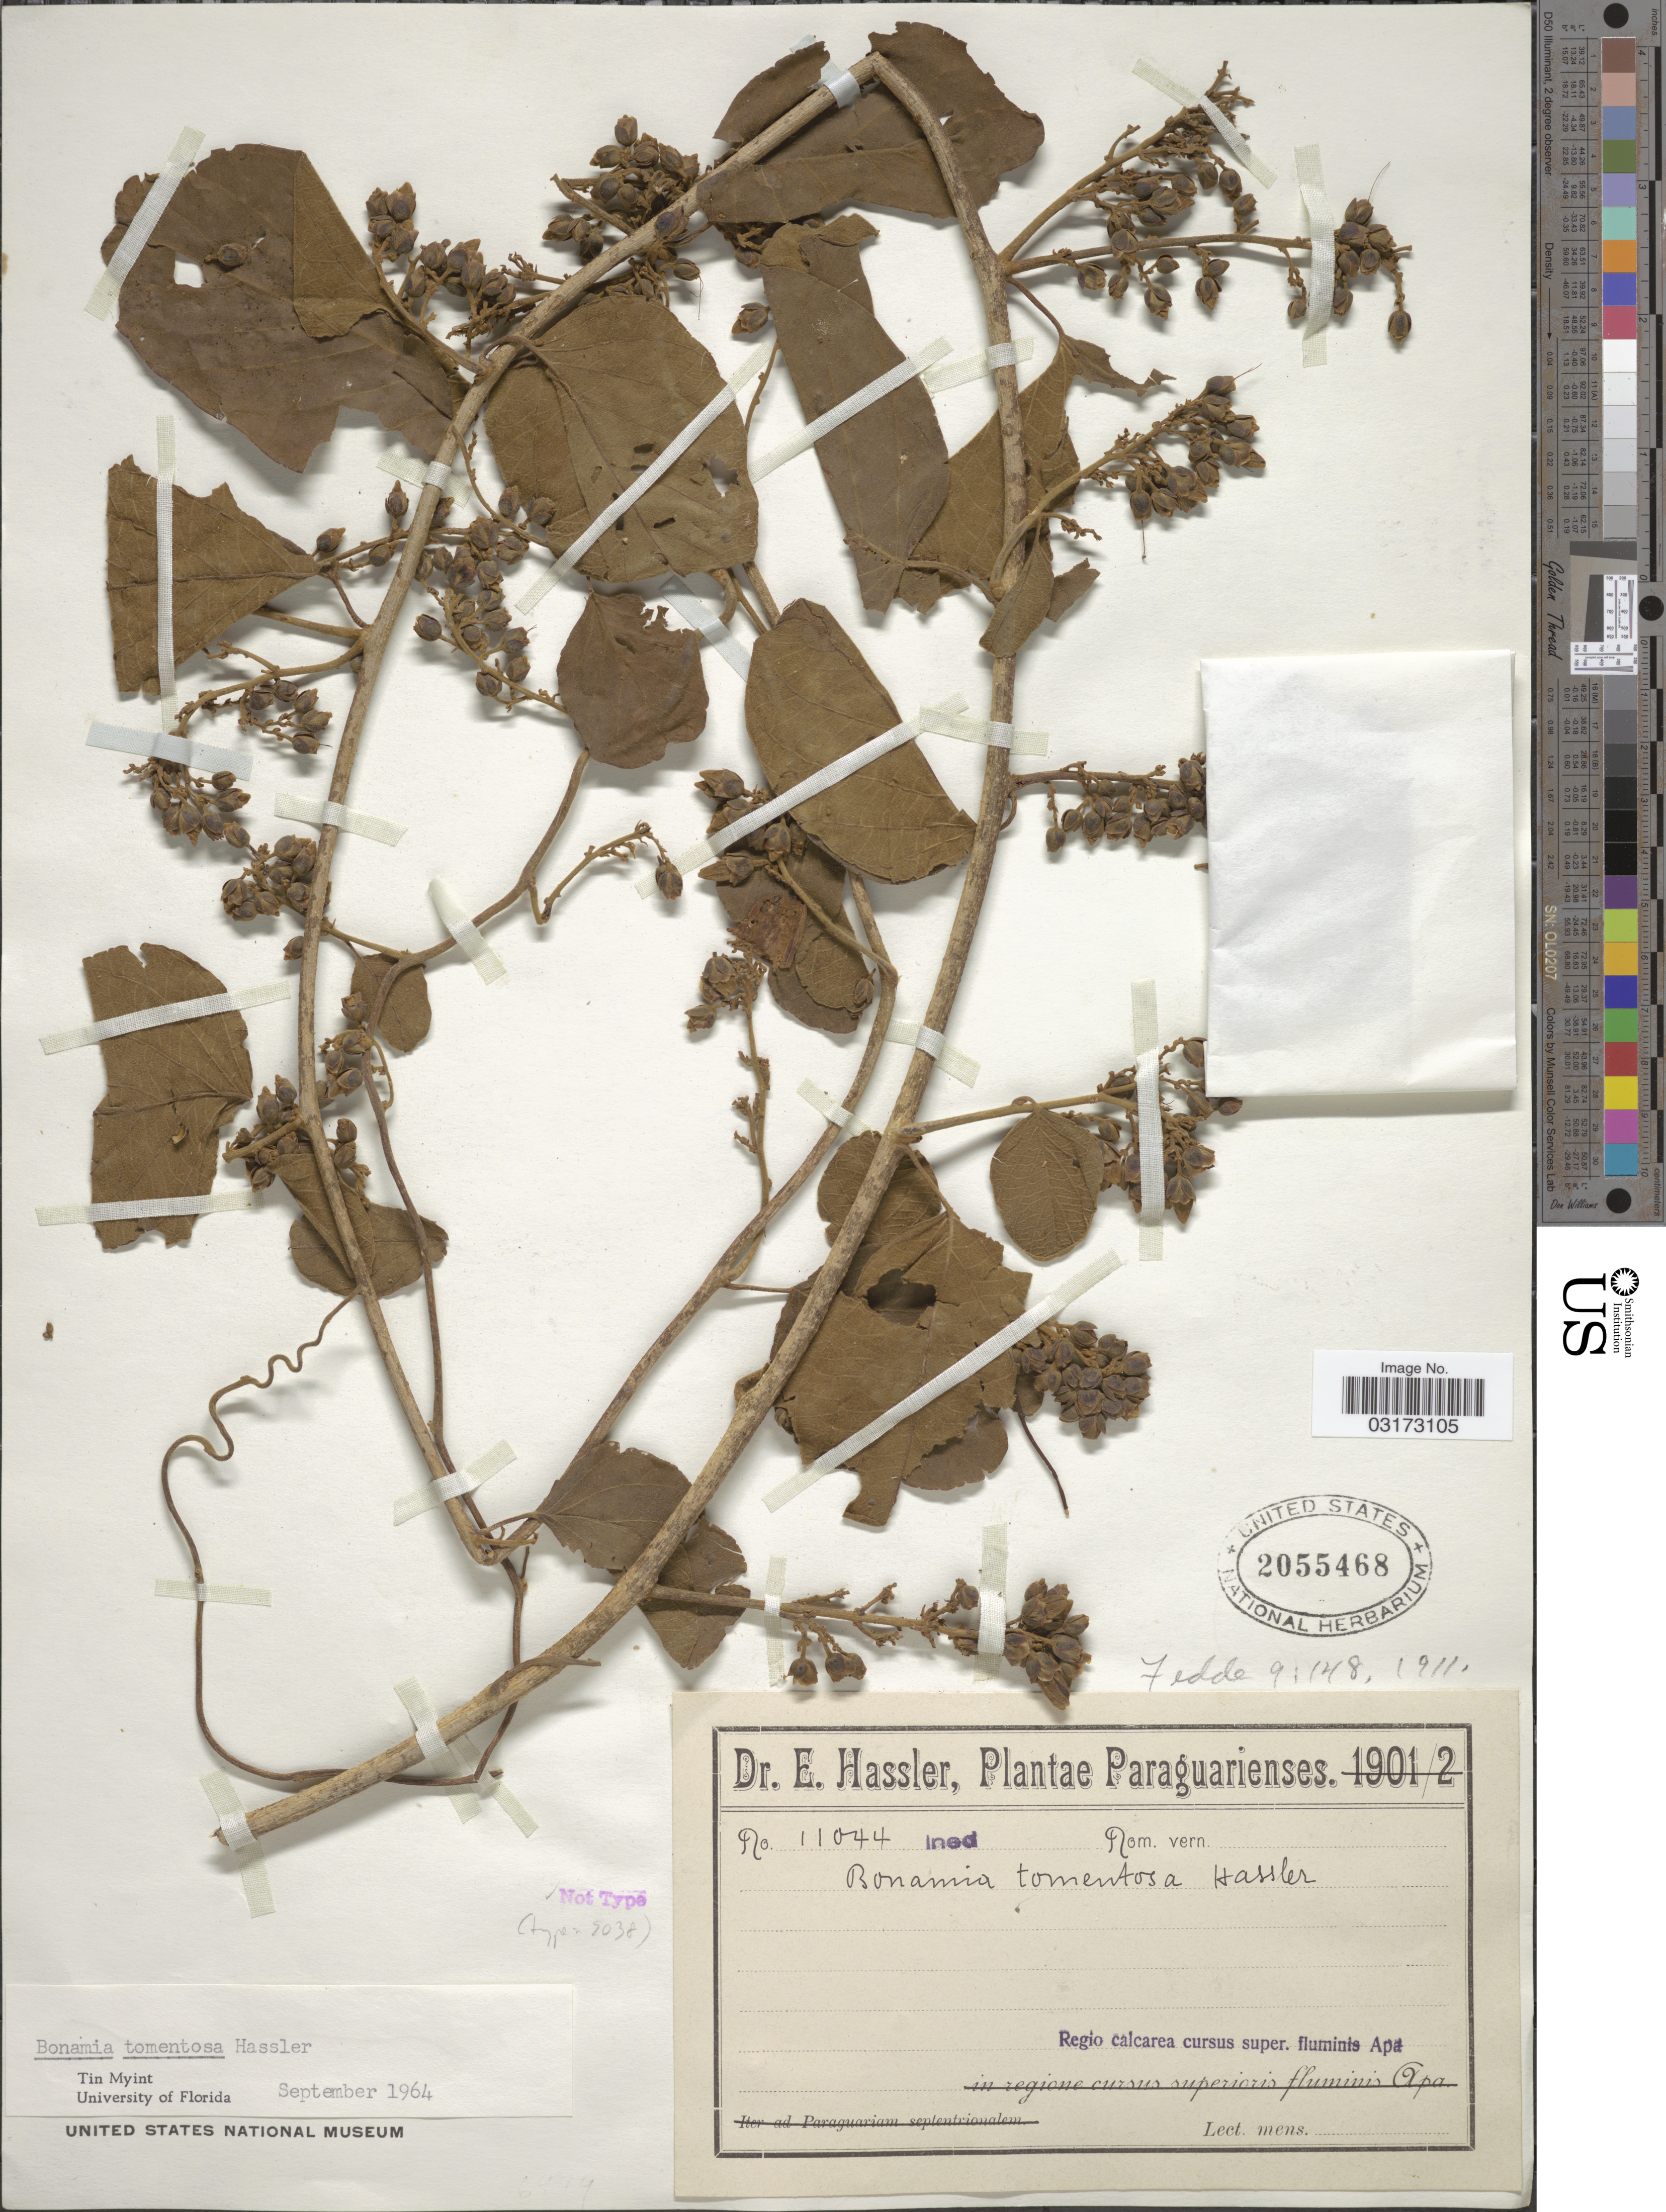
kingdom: Plantae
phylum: Tracheophyta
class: Magnoliopsida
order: Solanales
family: Convolvulaceae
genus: Bonamia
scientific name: Bonamia tomentosa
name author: Hassl.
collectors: E. Hassler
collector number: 11044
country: Paraguay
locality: Regio calcarea cursus super. fluminis Apa.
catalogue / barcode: US 2055468